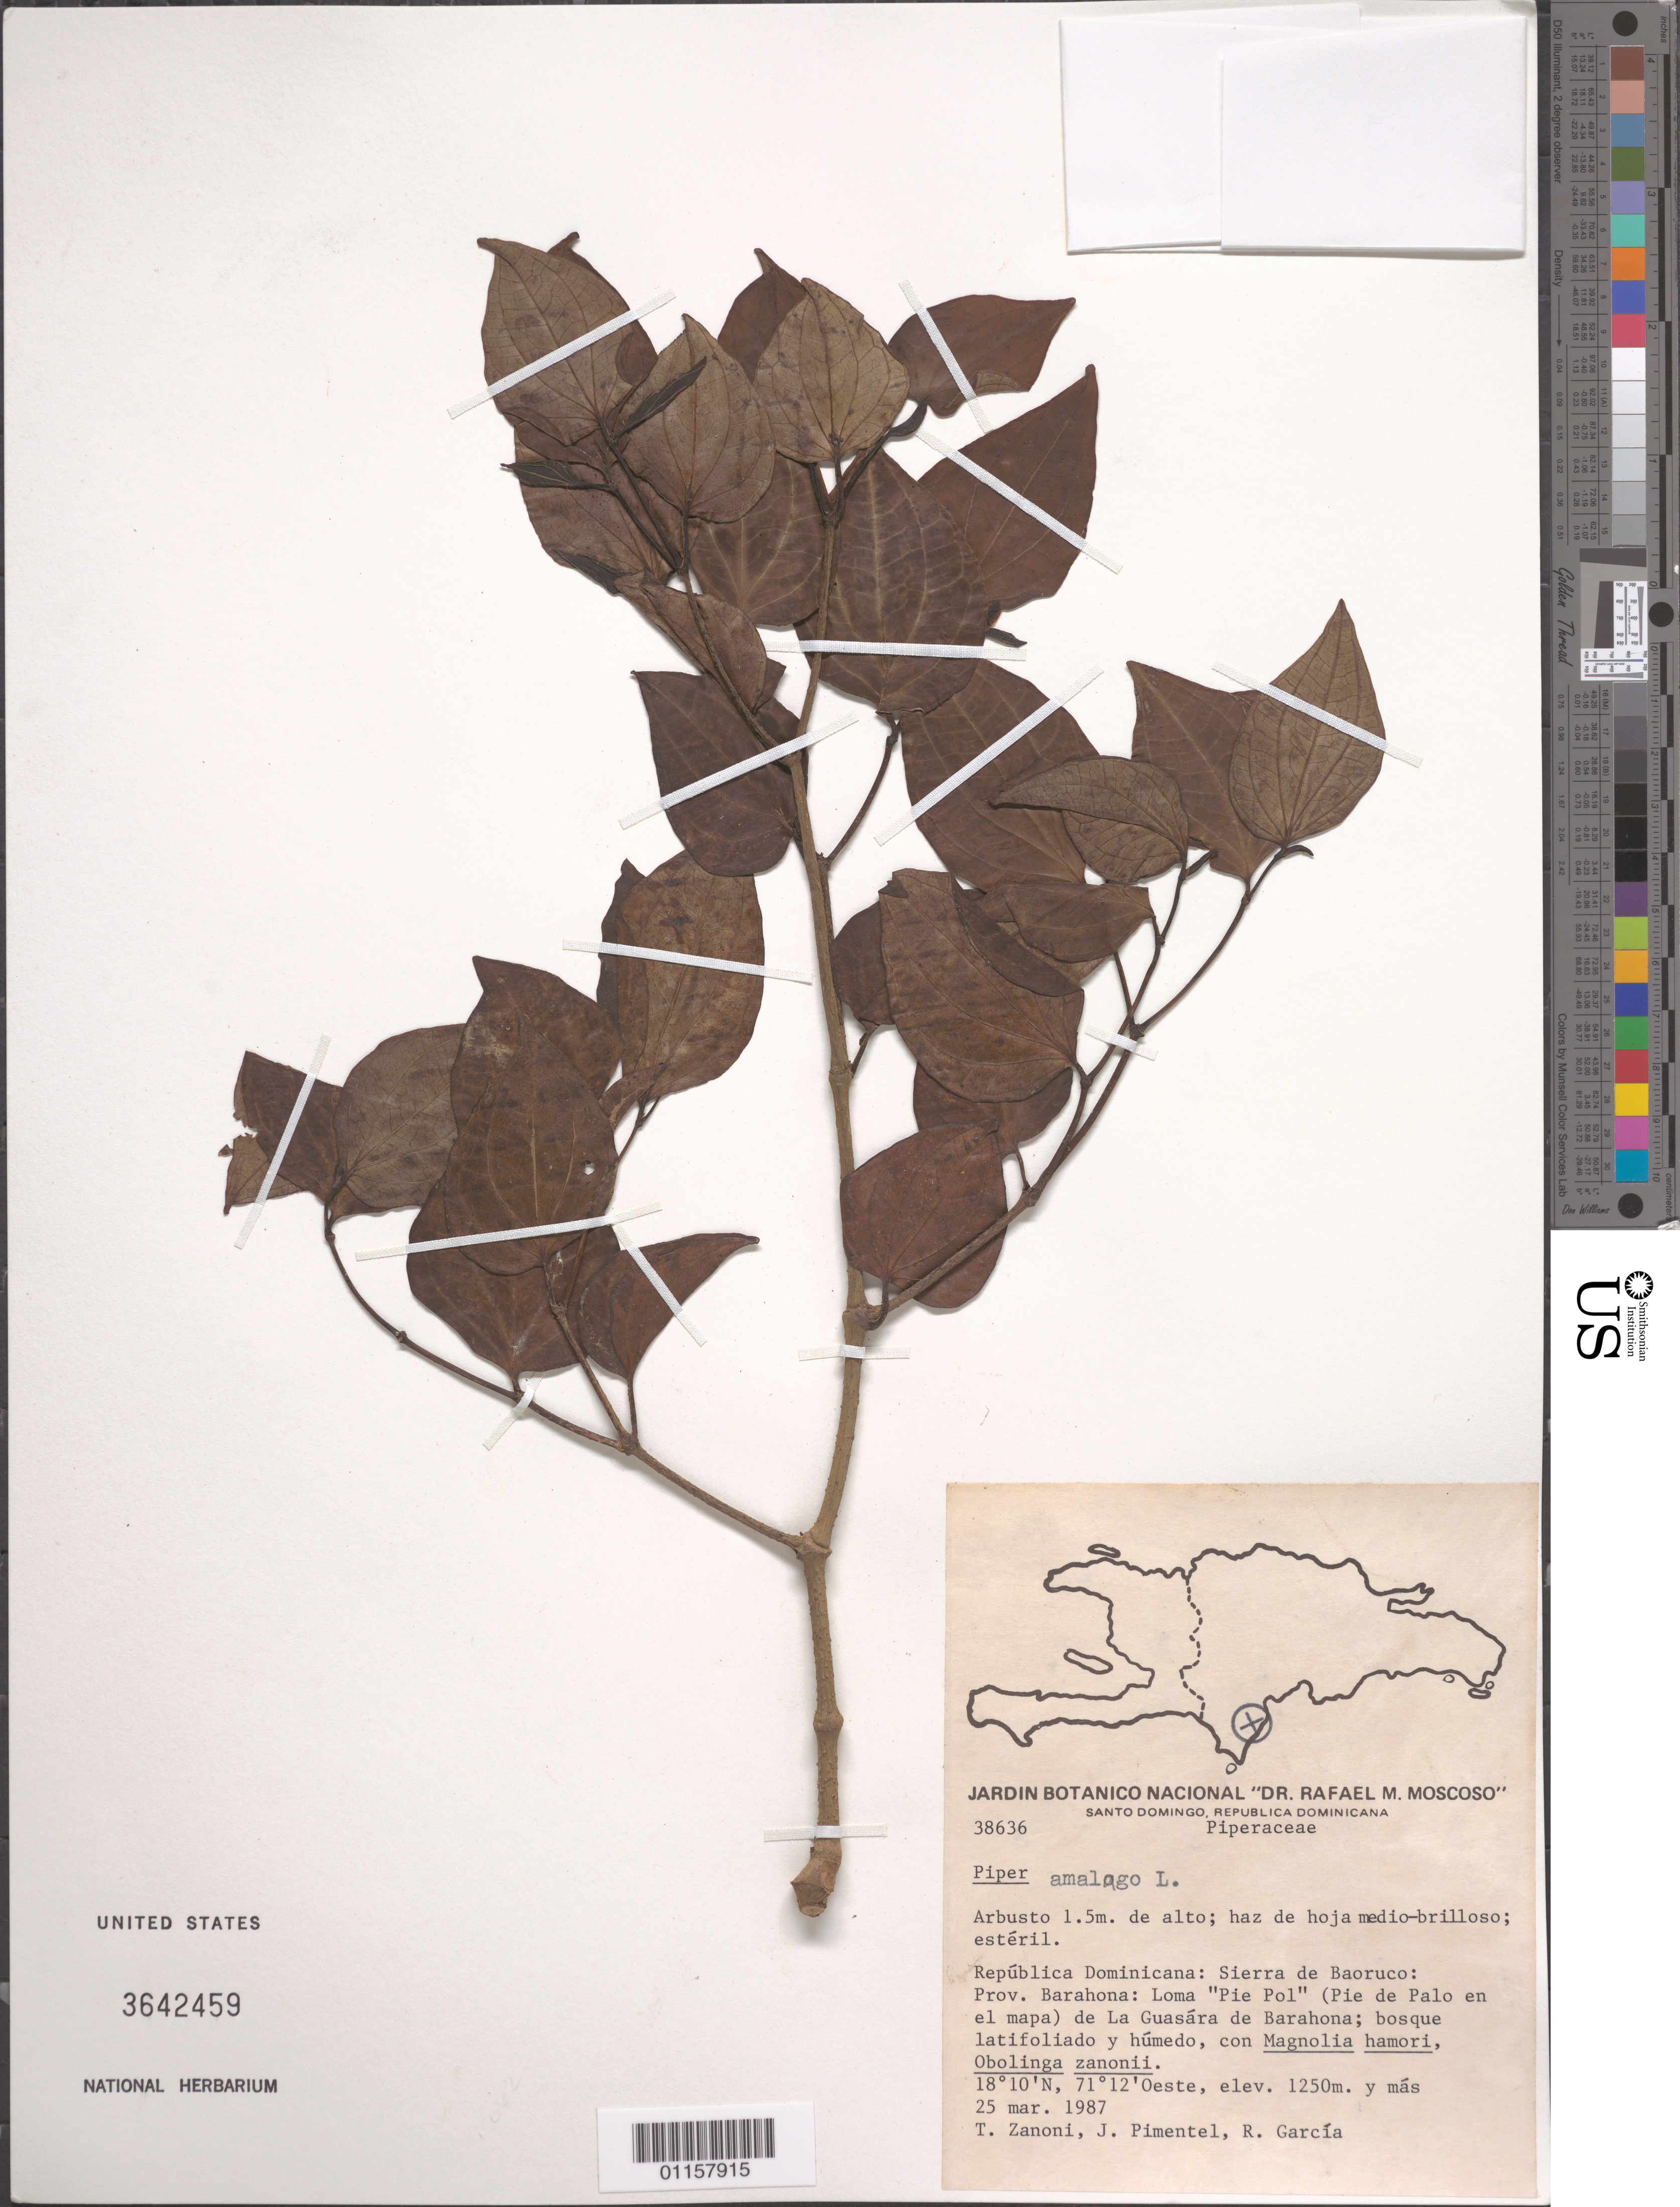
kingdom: Plantae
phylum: Tracheophyta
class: Magnoliopsida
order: Piperales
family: Piperaceae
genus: Piper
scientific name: Piper amalago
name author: L.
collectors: T. A. Zanoni, J. Pimentel & R. G. García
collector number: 38636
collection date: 1987-03-25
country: Dominican Republic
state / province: Barahona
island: Hispaniola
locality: Sierra de Baoruco, Loma "Pie Pol" (Pie de Palo en el mapa) de La Guasára de Barahona.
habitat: Bosque latifoliado y húmedo, con Magnolia hamori, Obolonga zanonii.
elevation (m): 1250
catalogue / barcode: US 3642459